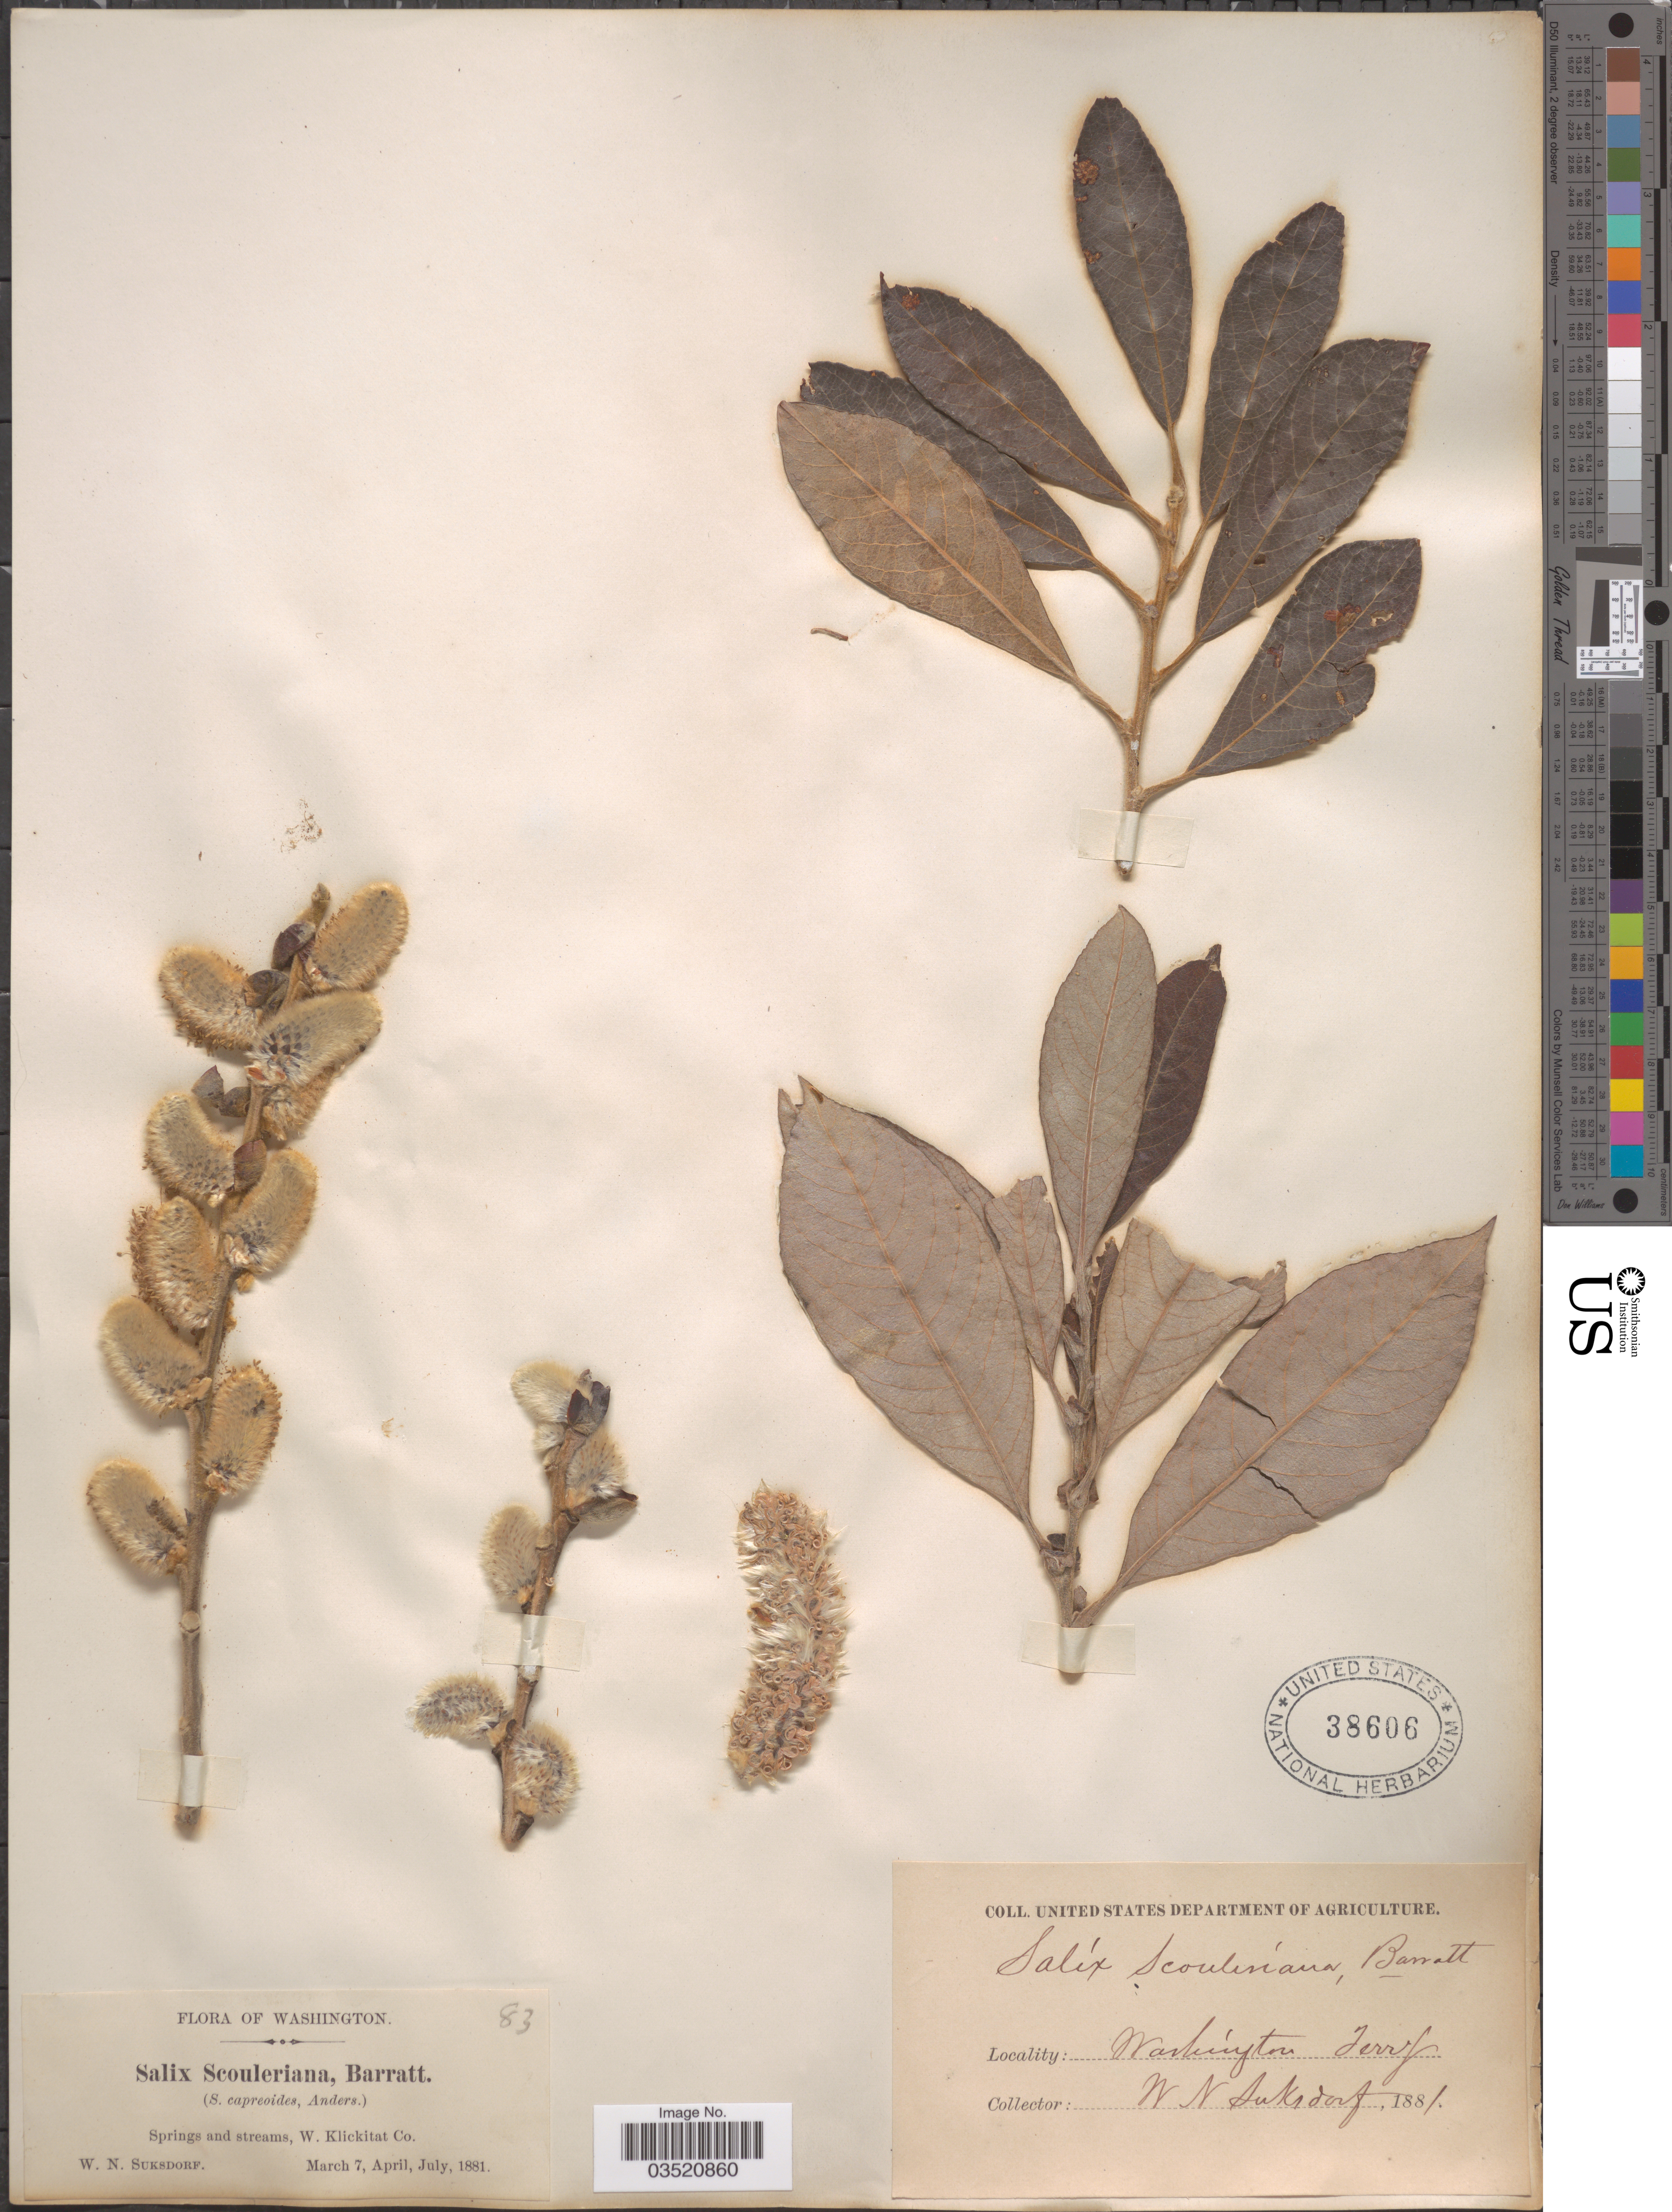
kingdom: Plantae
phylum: Tracheophyta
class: Magnoliopsida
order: Malpighiales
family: Salicaceae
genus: Salix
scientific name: Salix scouleriana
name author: Barratt ex Hook.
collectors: W. N. Suksdorf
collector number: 83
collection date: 1881-03-07/1881-07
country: United States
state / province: Washington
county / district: Klickitat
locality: Springs and stream, W. Klickitat Co. Washington Terry.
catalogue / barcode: US 38606